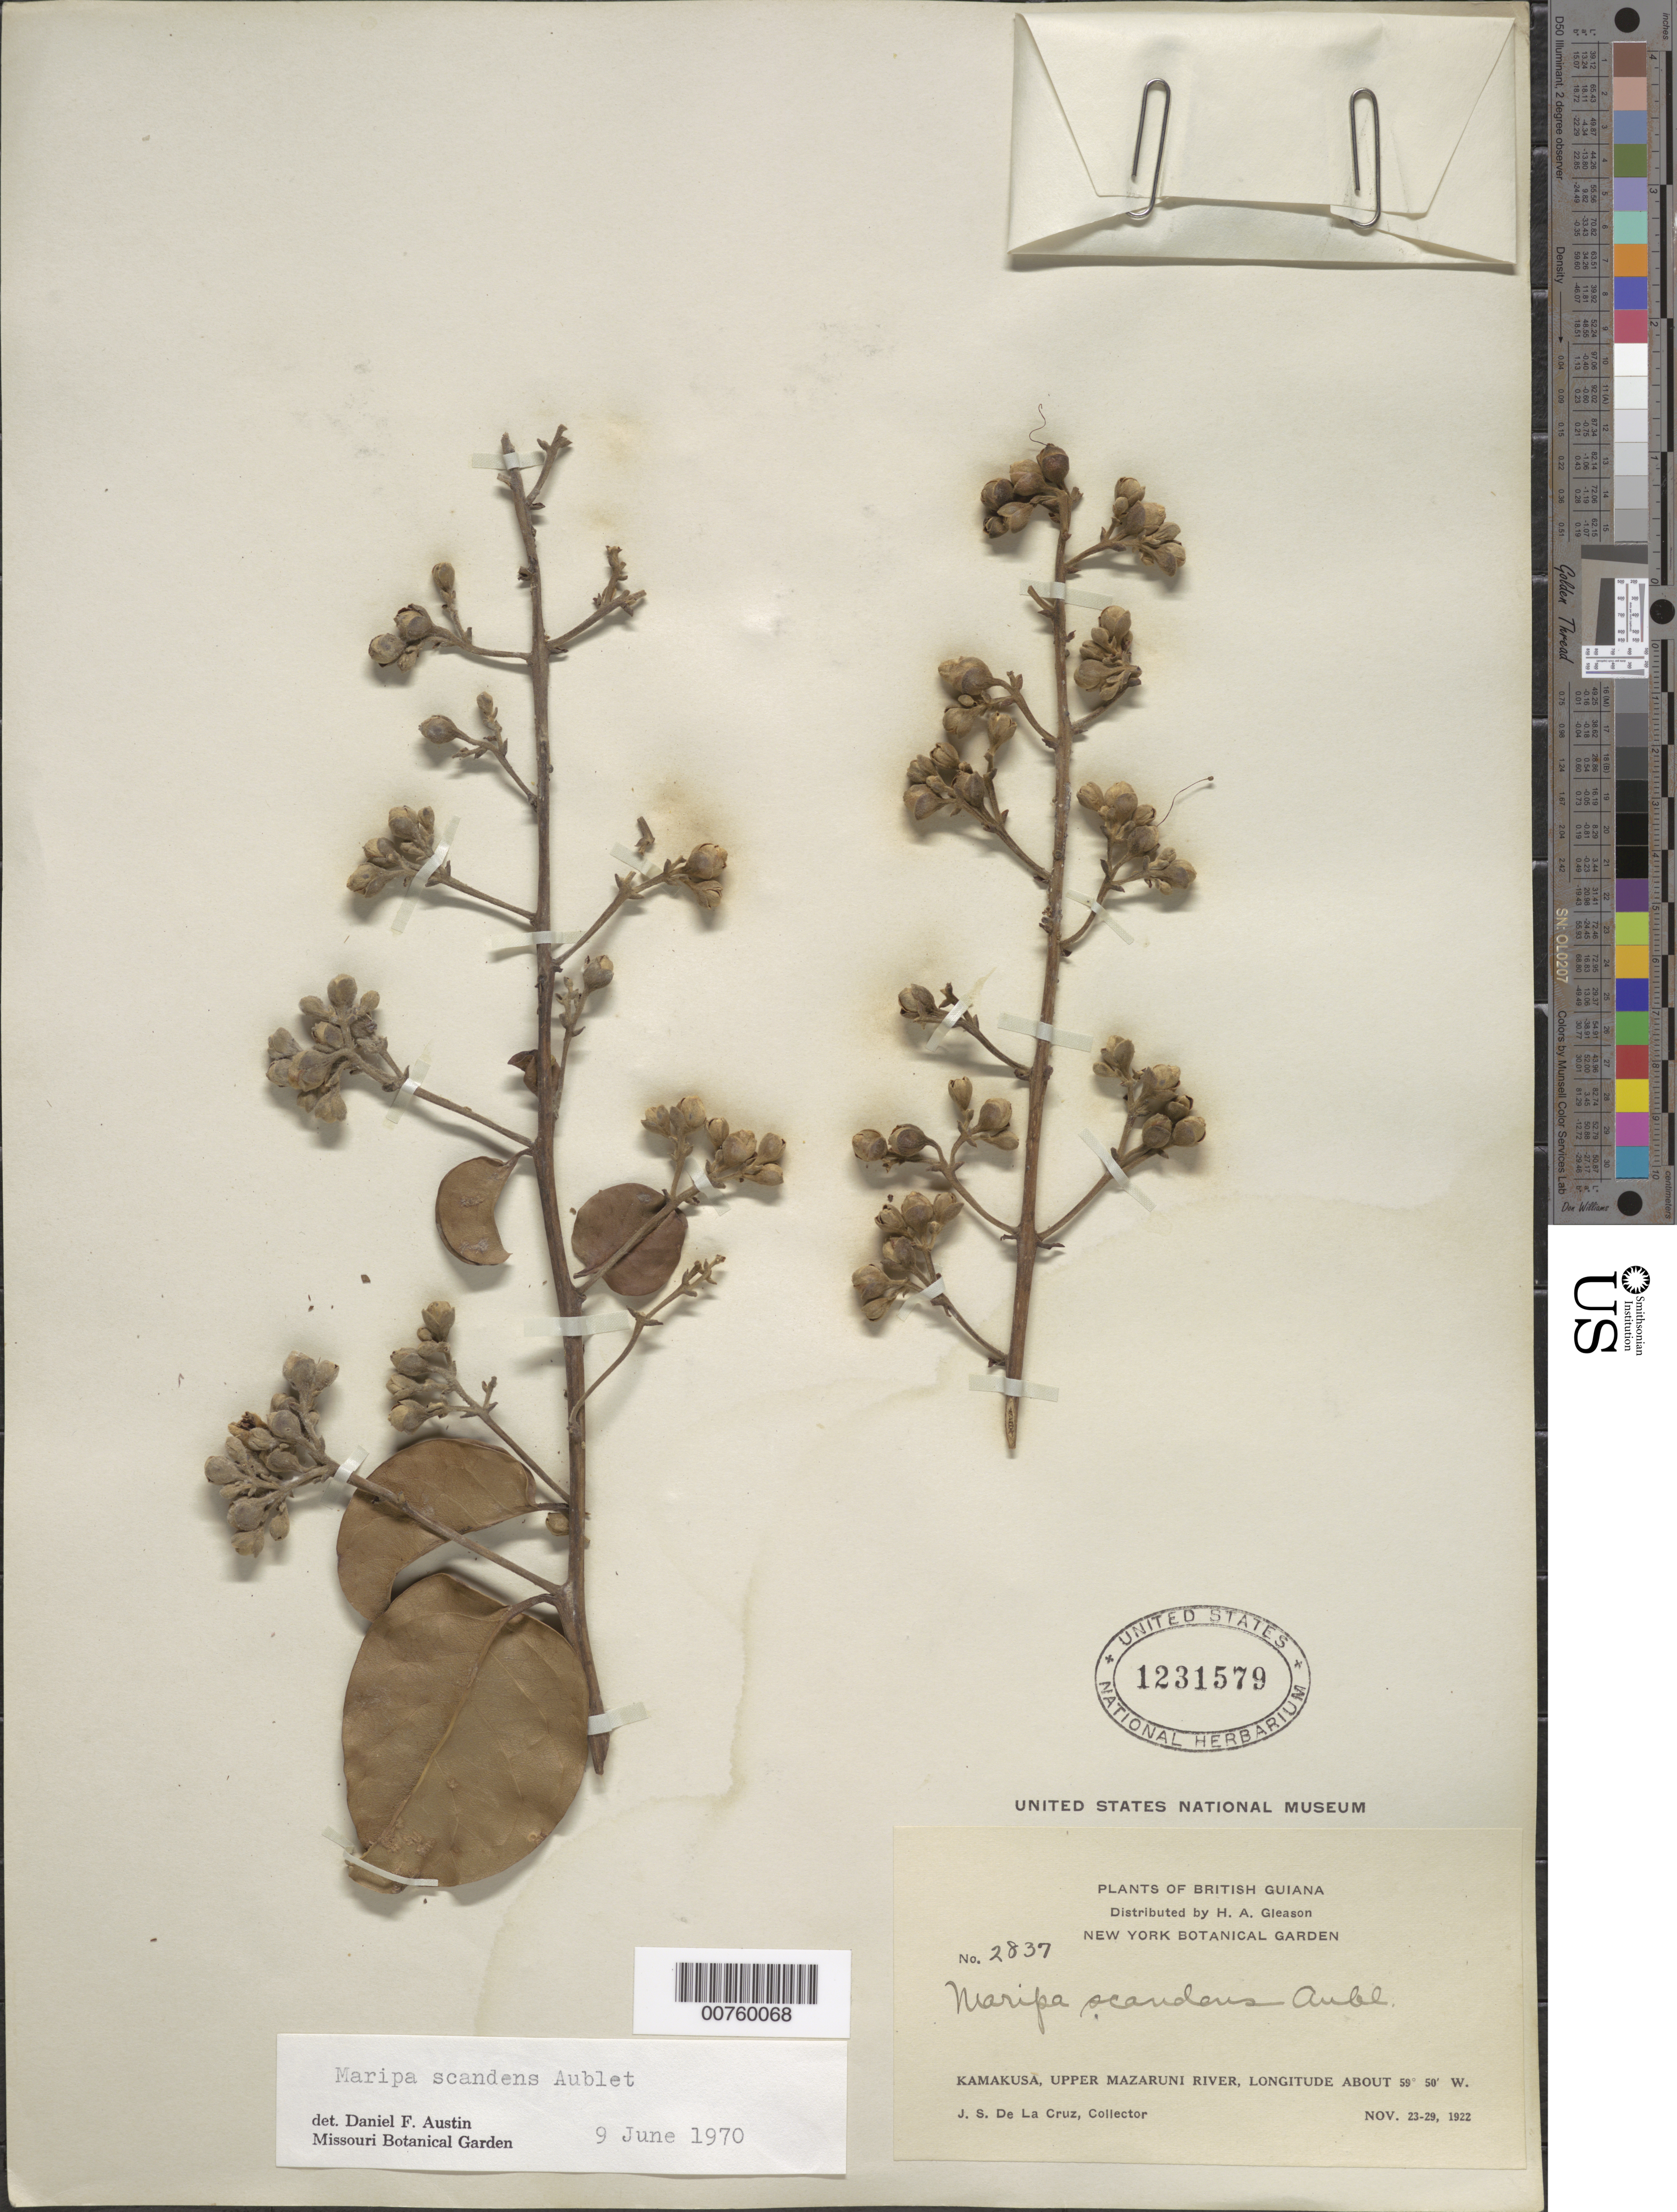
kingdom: Plantae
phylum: Tracheophyta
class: Magnoliopsida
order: Solanales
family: Convolvulaceae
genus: Maripa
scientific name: Maripa scandens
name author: Aubl.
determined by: Austin, D. F.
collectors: J. S. de la Cruz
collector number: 2837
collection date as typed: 23-Nov-22 to 29-Nov-22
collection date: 1922-11-23/1922-11-29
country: Guyana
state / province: Cuyuni-Mazaruni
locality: Kamakusa, Upper Mazaruni R.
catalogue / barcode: US 1231579